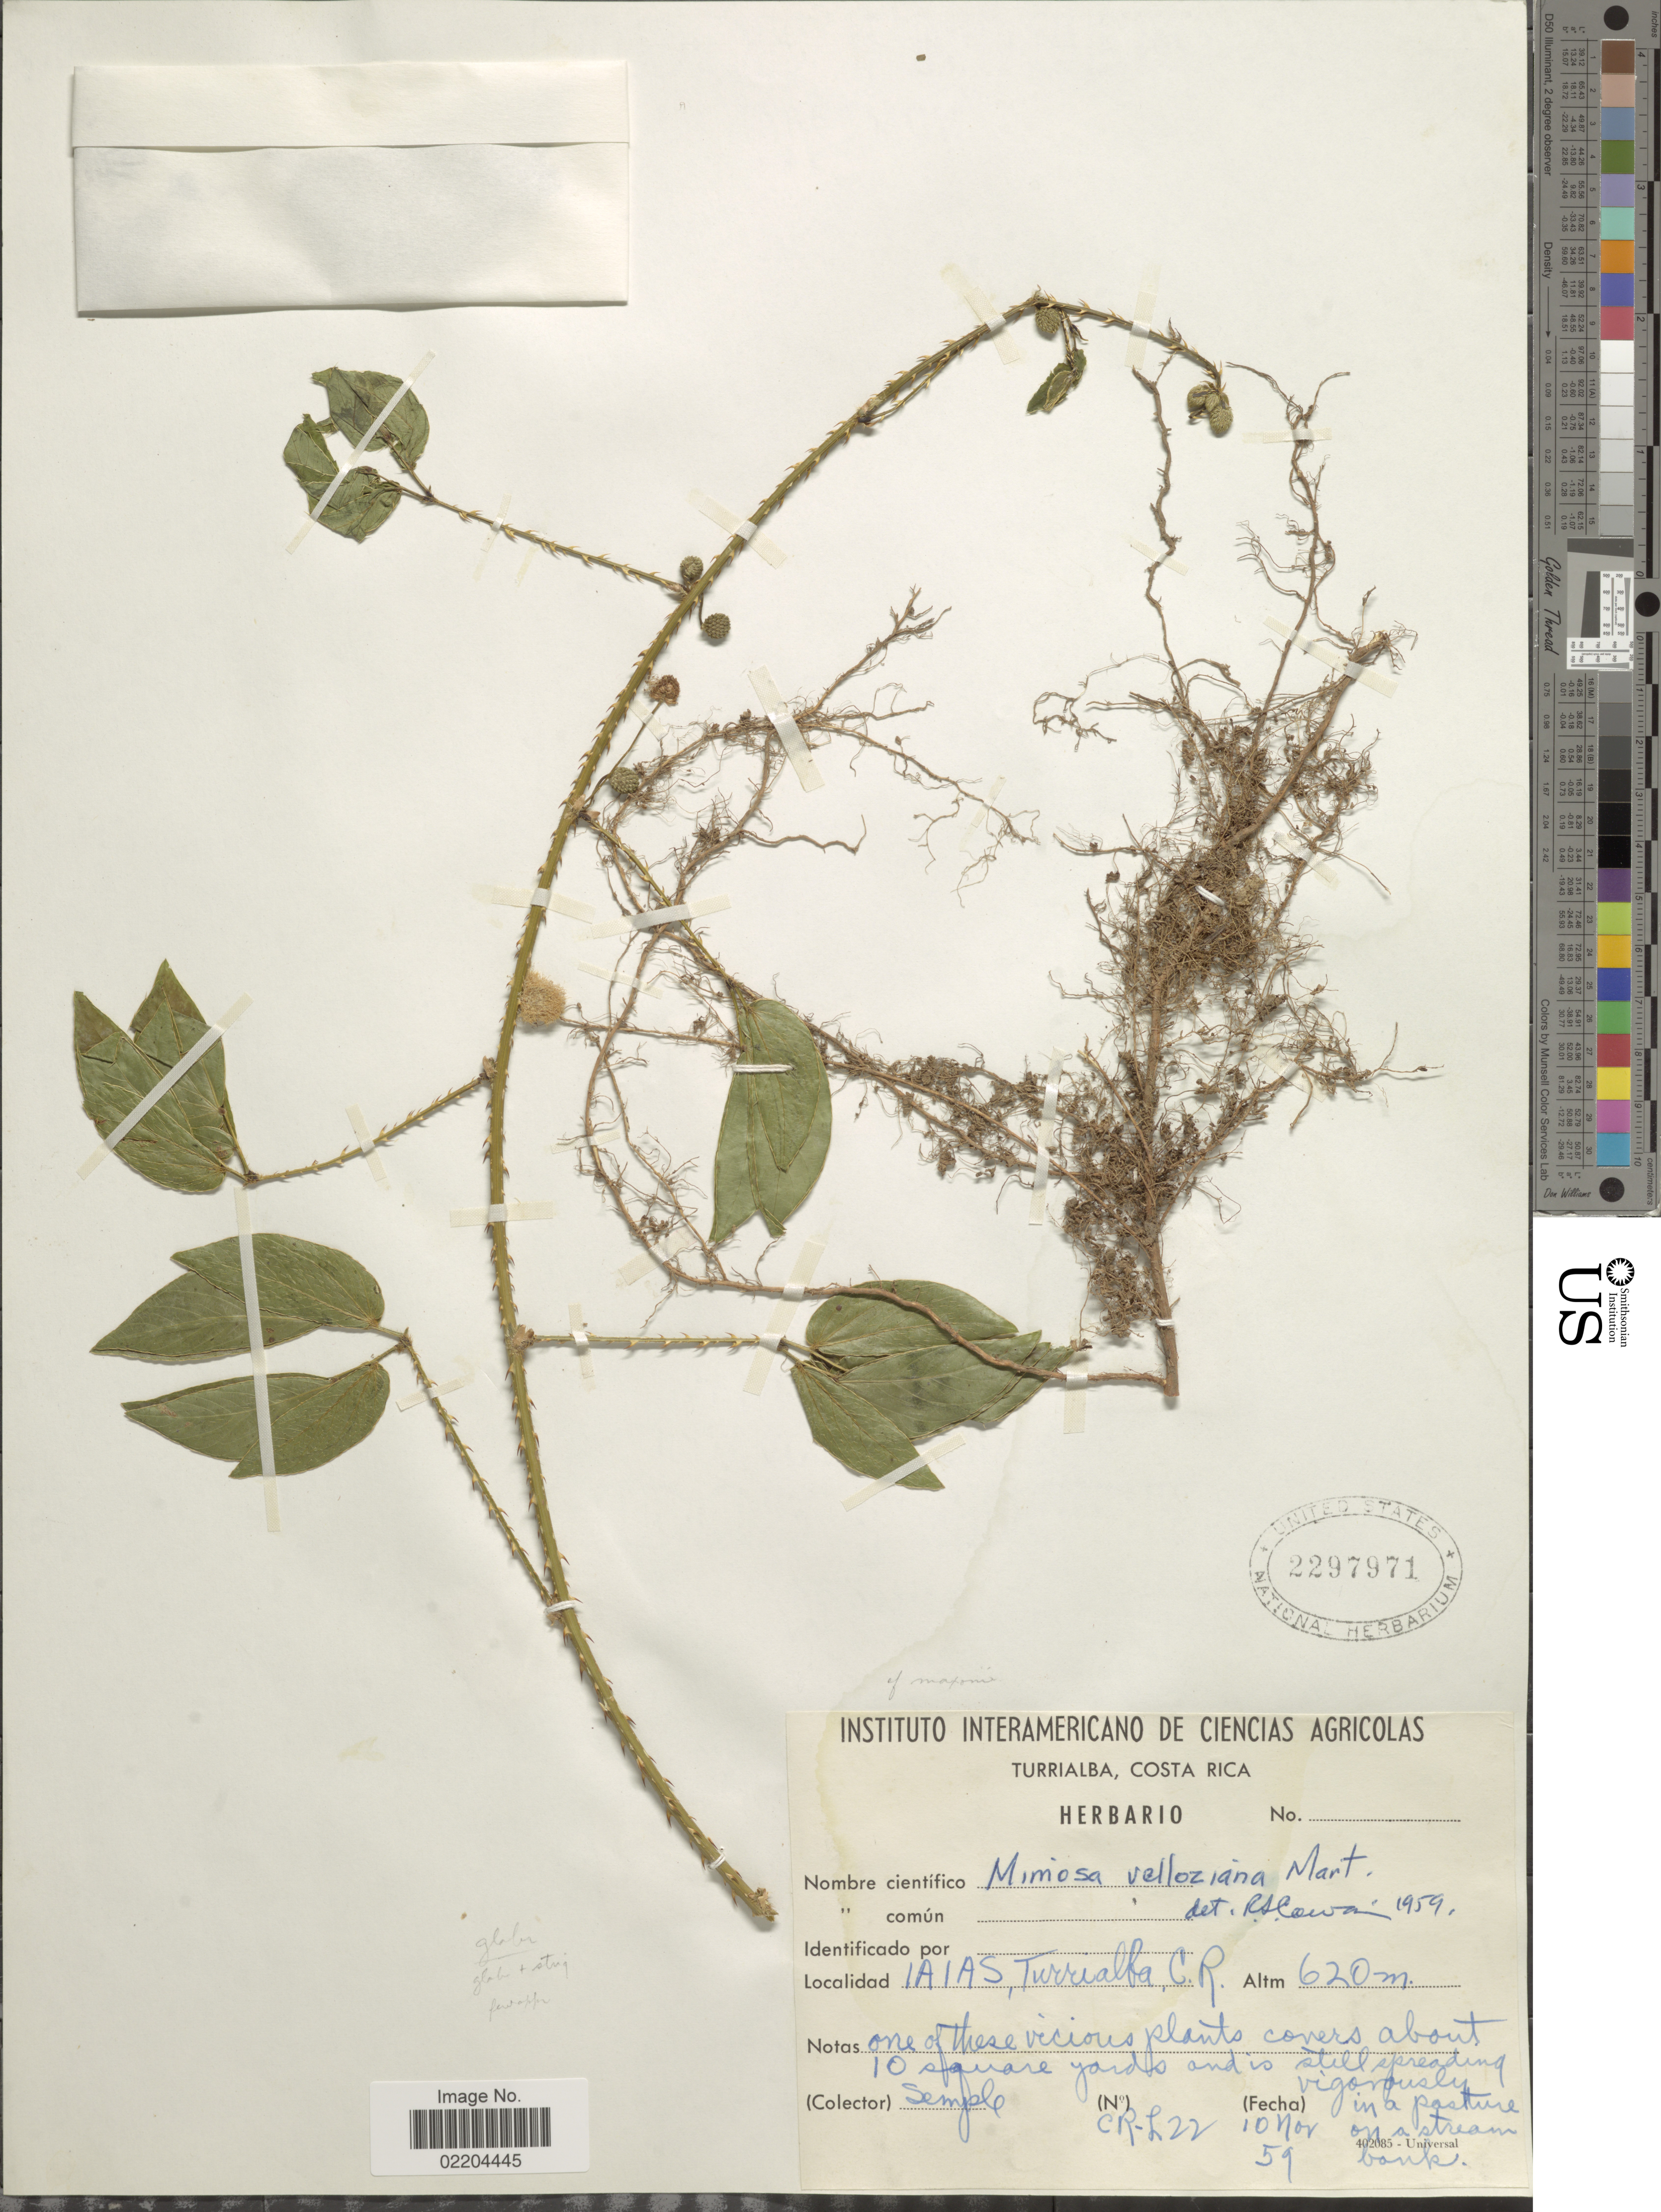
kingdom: Plantae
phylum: Tracheophyta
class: Magnoliopsida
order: Fabales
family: Fabaceae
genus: Mimosa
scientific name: Mimosa maxonii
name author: Standl.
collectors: Semple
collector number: CR-L22*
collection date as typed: Transcribed d/m/y: 10/11/59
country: Costa Rica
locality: IAIAS, Turrialba, C.R.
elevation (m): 620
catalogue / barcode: US 2297971